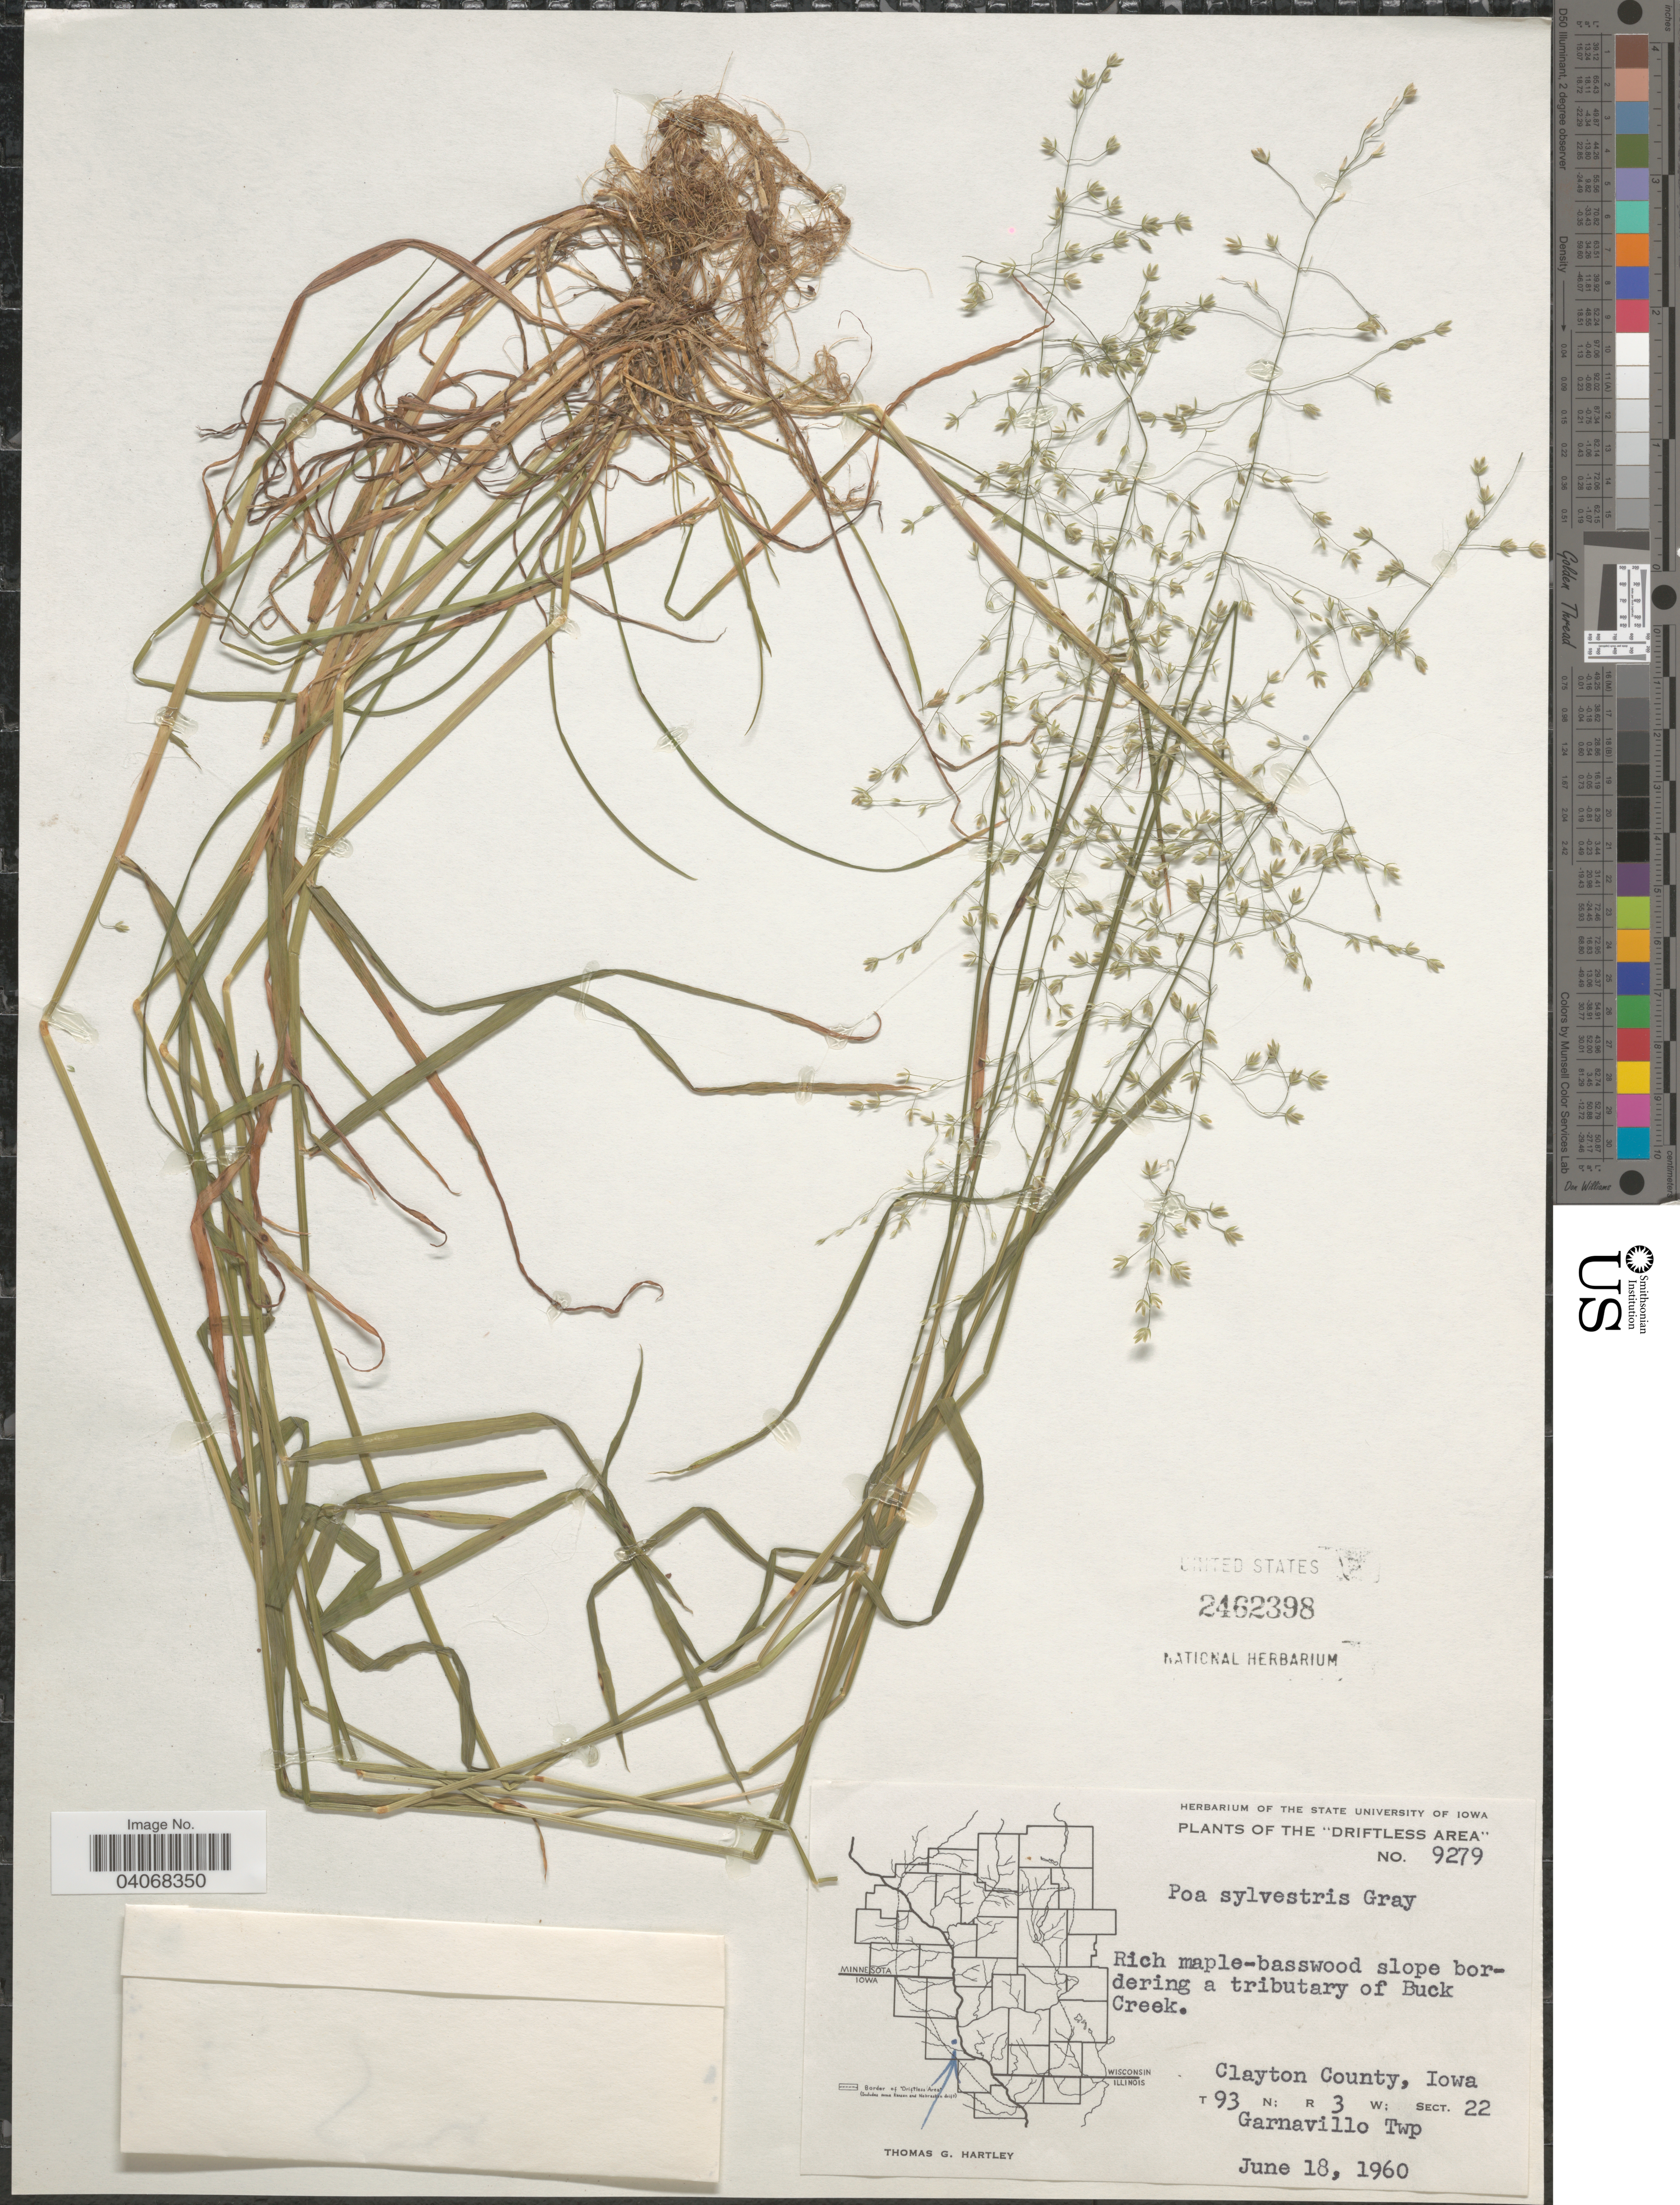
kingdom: Plantae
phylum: Tracheophyta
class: Liliopsida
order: Poales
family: Poaceae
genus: Poa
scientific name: Poa sylvestris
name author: A. Gray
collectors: T. G. Hartley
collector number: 9279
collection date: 1960-06-18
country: United States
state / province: Iowa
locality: The "Driftless Area". Rich maple-basswood slope bordering a tributary of Buck Creek. Clayton County. T93N; R3W; Sect.22. Garnavillo Twp.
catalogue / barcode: US 2462398